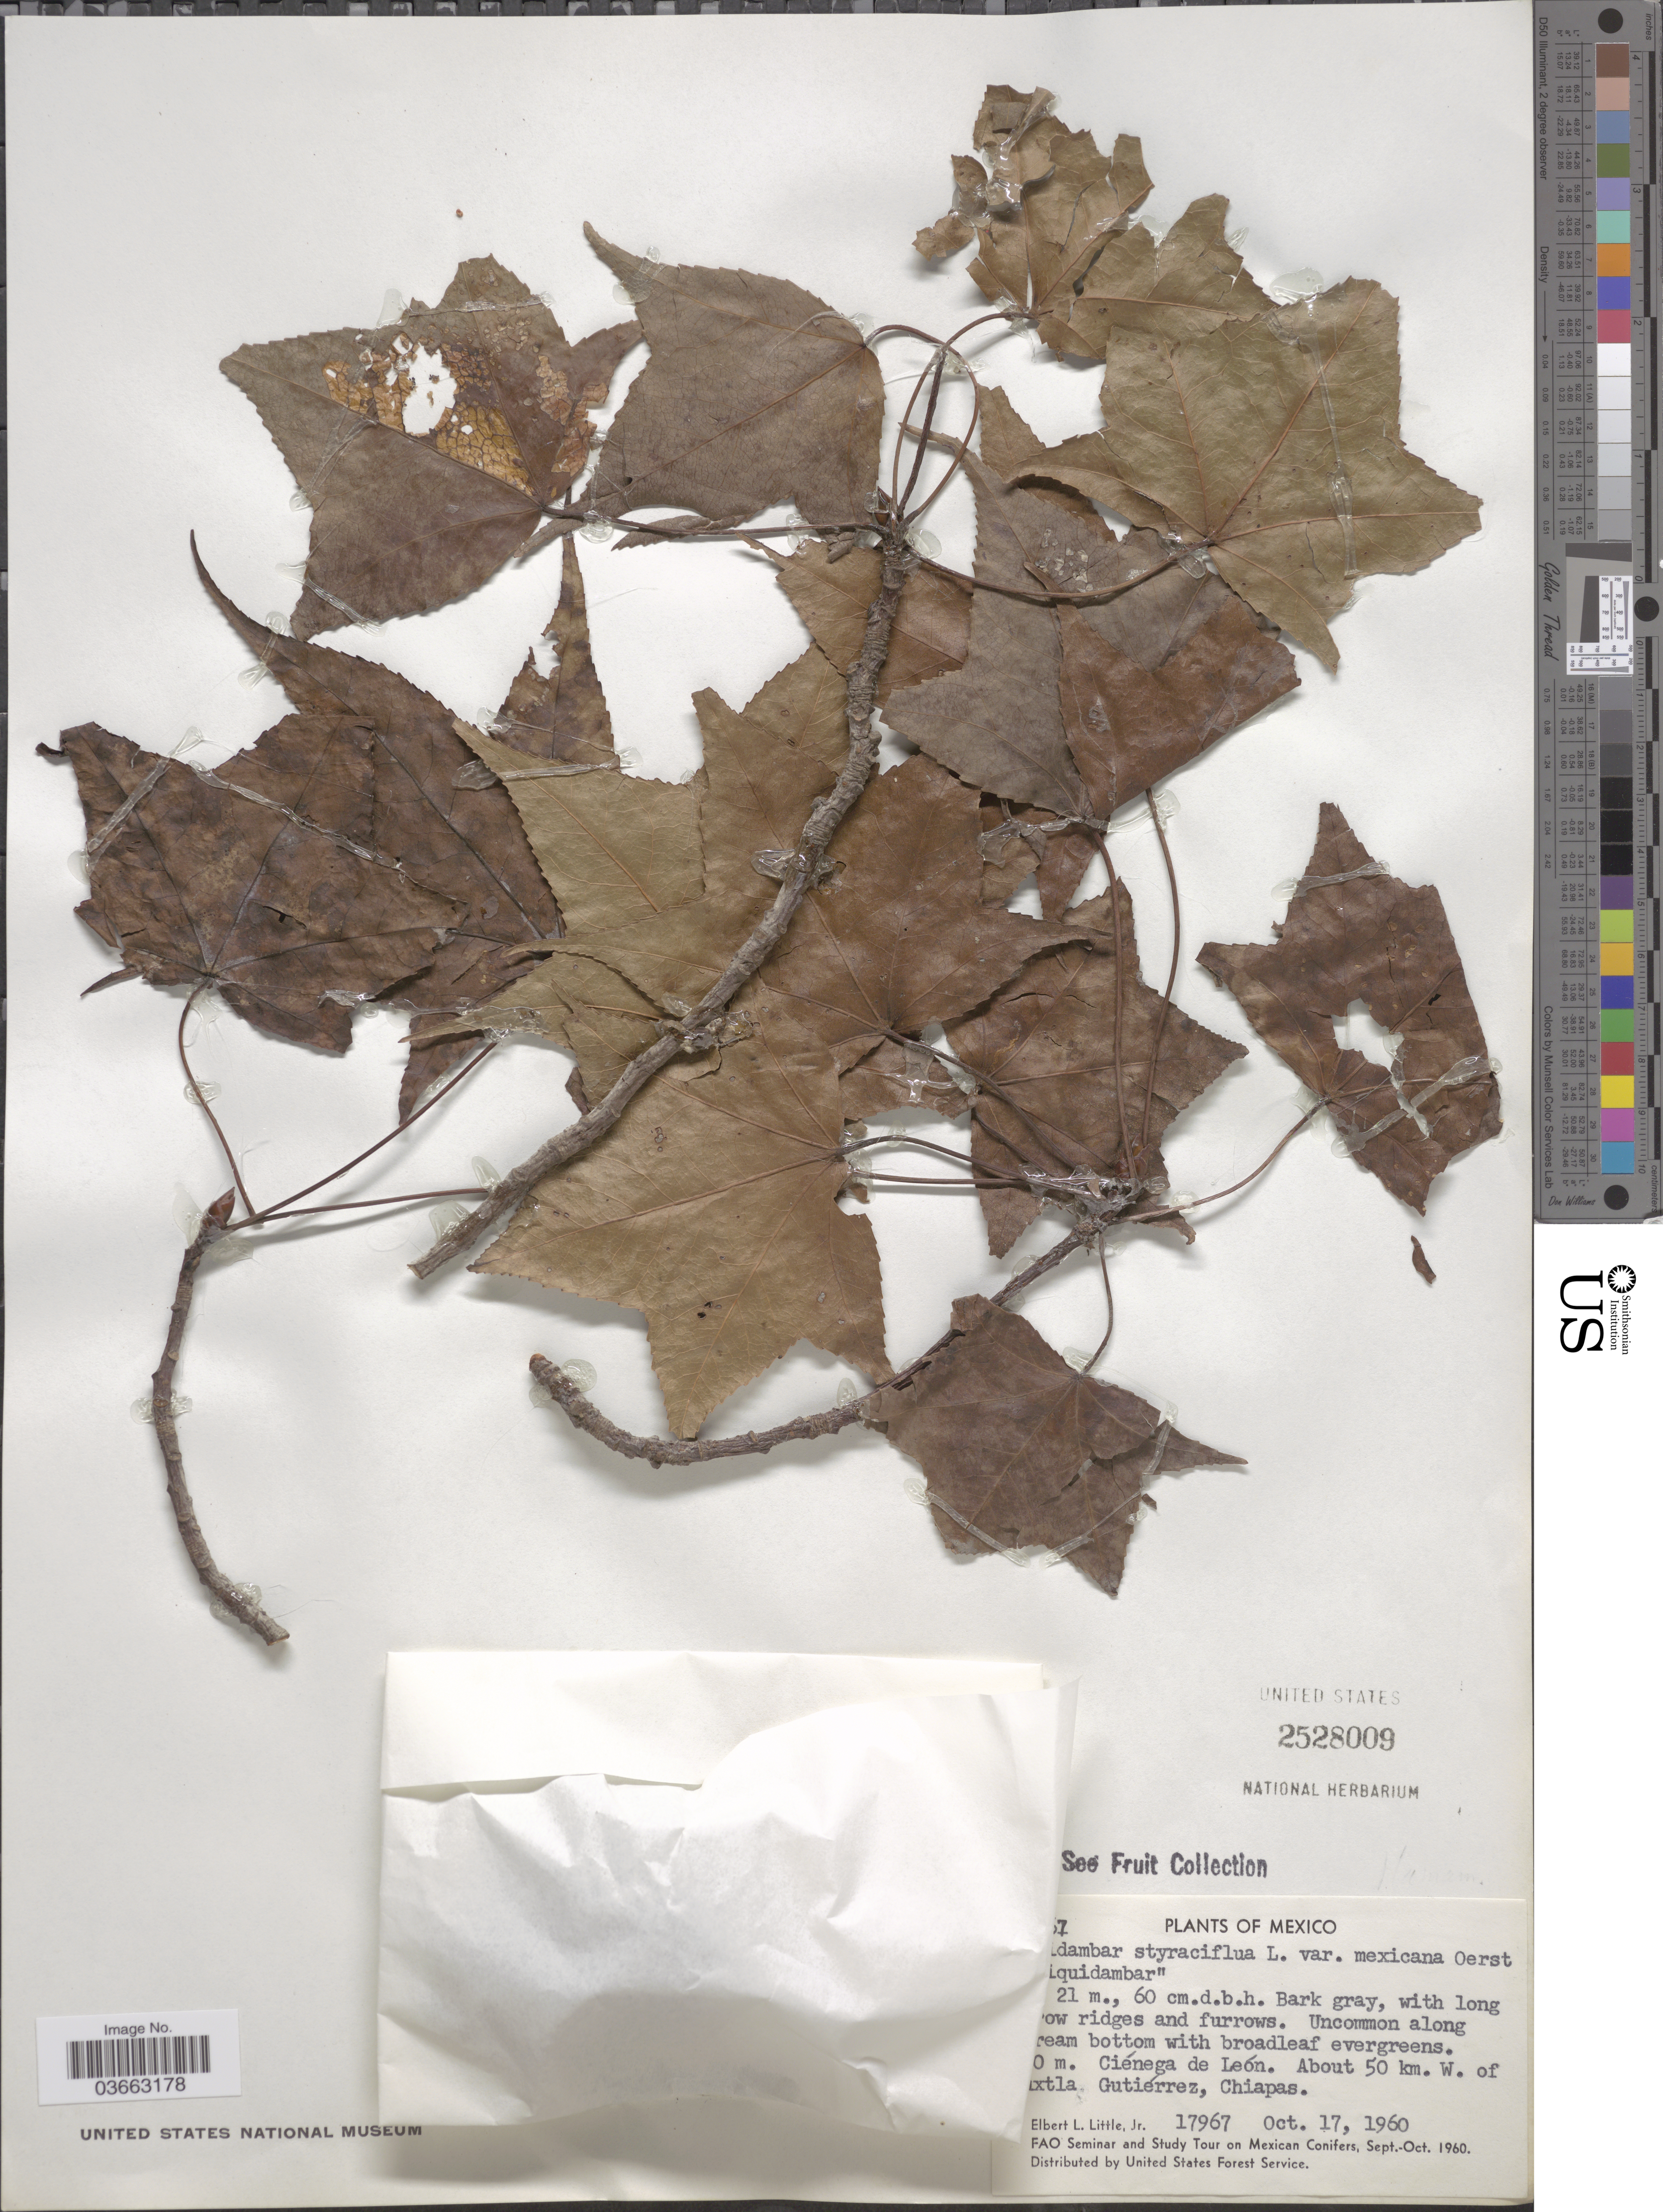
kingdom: Plantae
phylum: Tracheophyta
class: Magnoliopsida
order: Saxifragales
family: Altingiaceae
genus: Liquidambar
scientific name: Liquidambar styraciflua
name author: L.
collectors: E. L. Little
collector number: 17967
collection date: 1960-10-17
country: Mexico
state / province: Chiapas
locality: Ciénaga de León. About 50 km. W. of !xtla Gutiérrez.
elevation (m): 0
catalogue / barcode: US 2528009